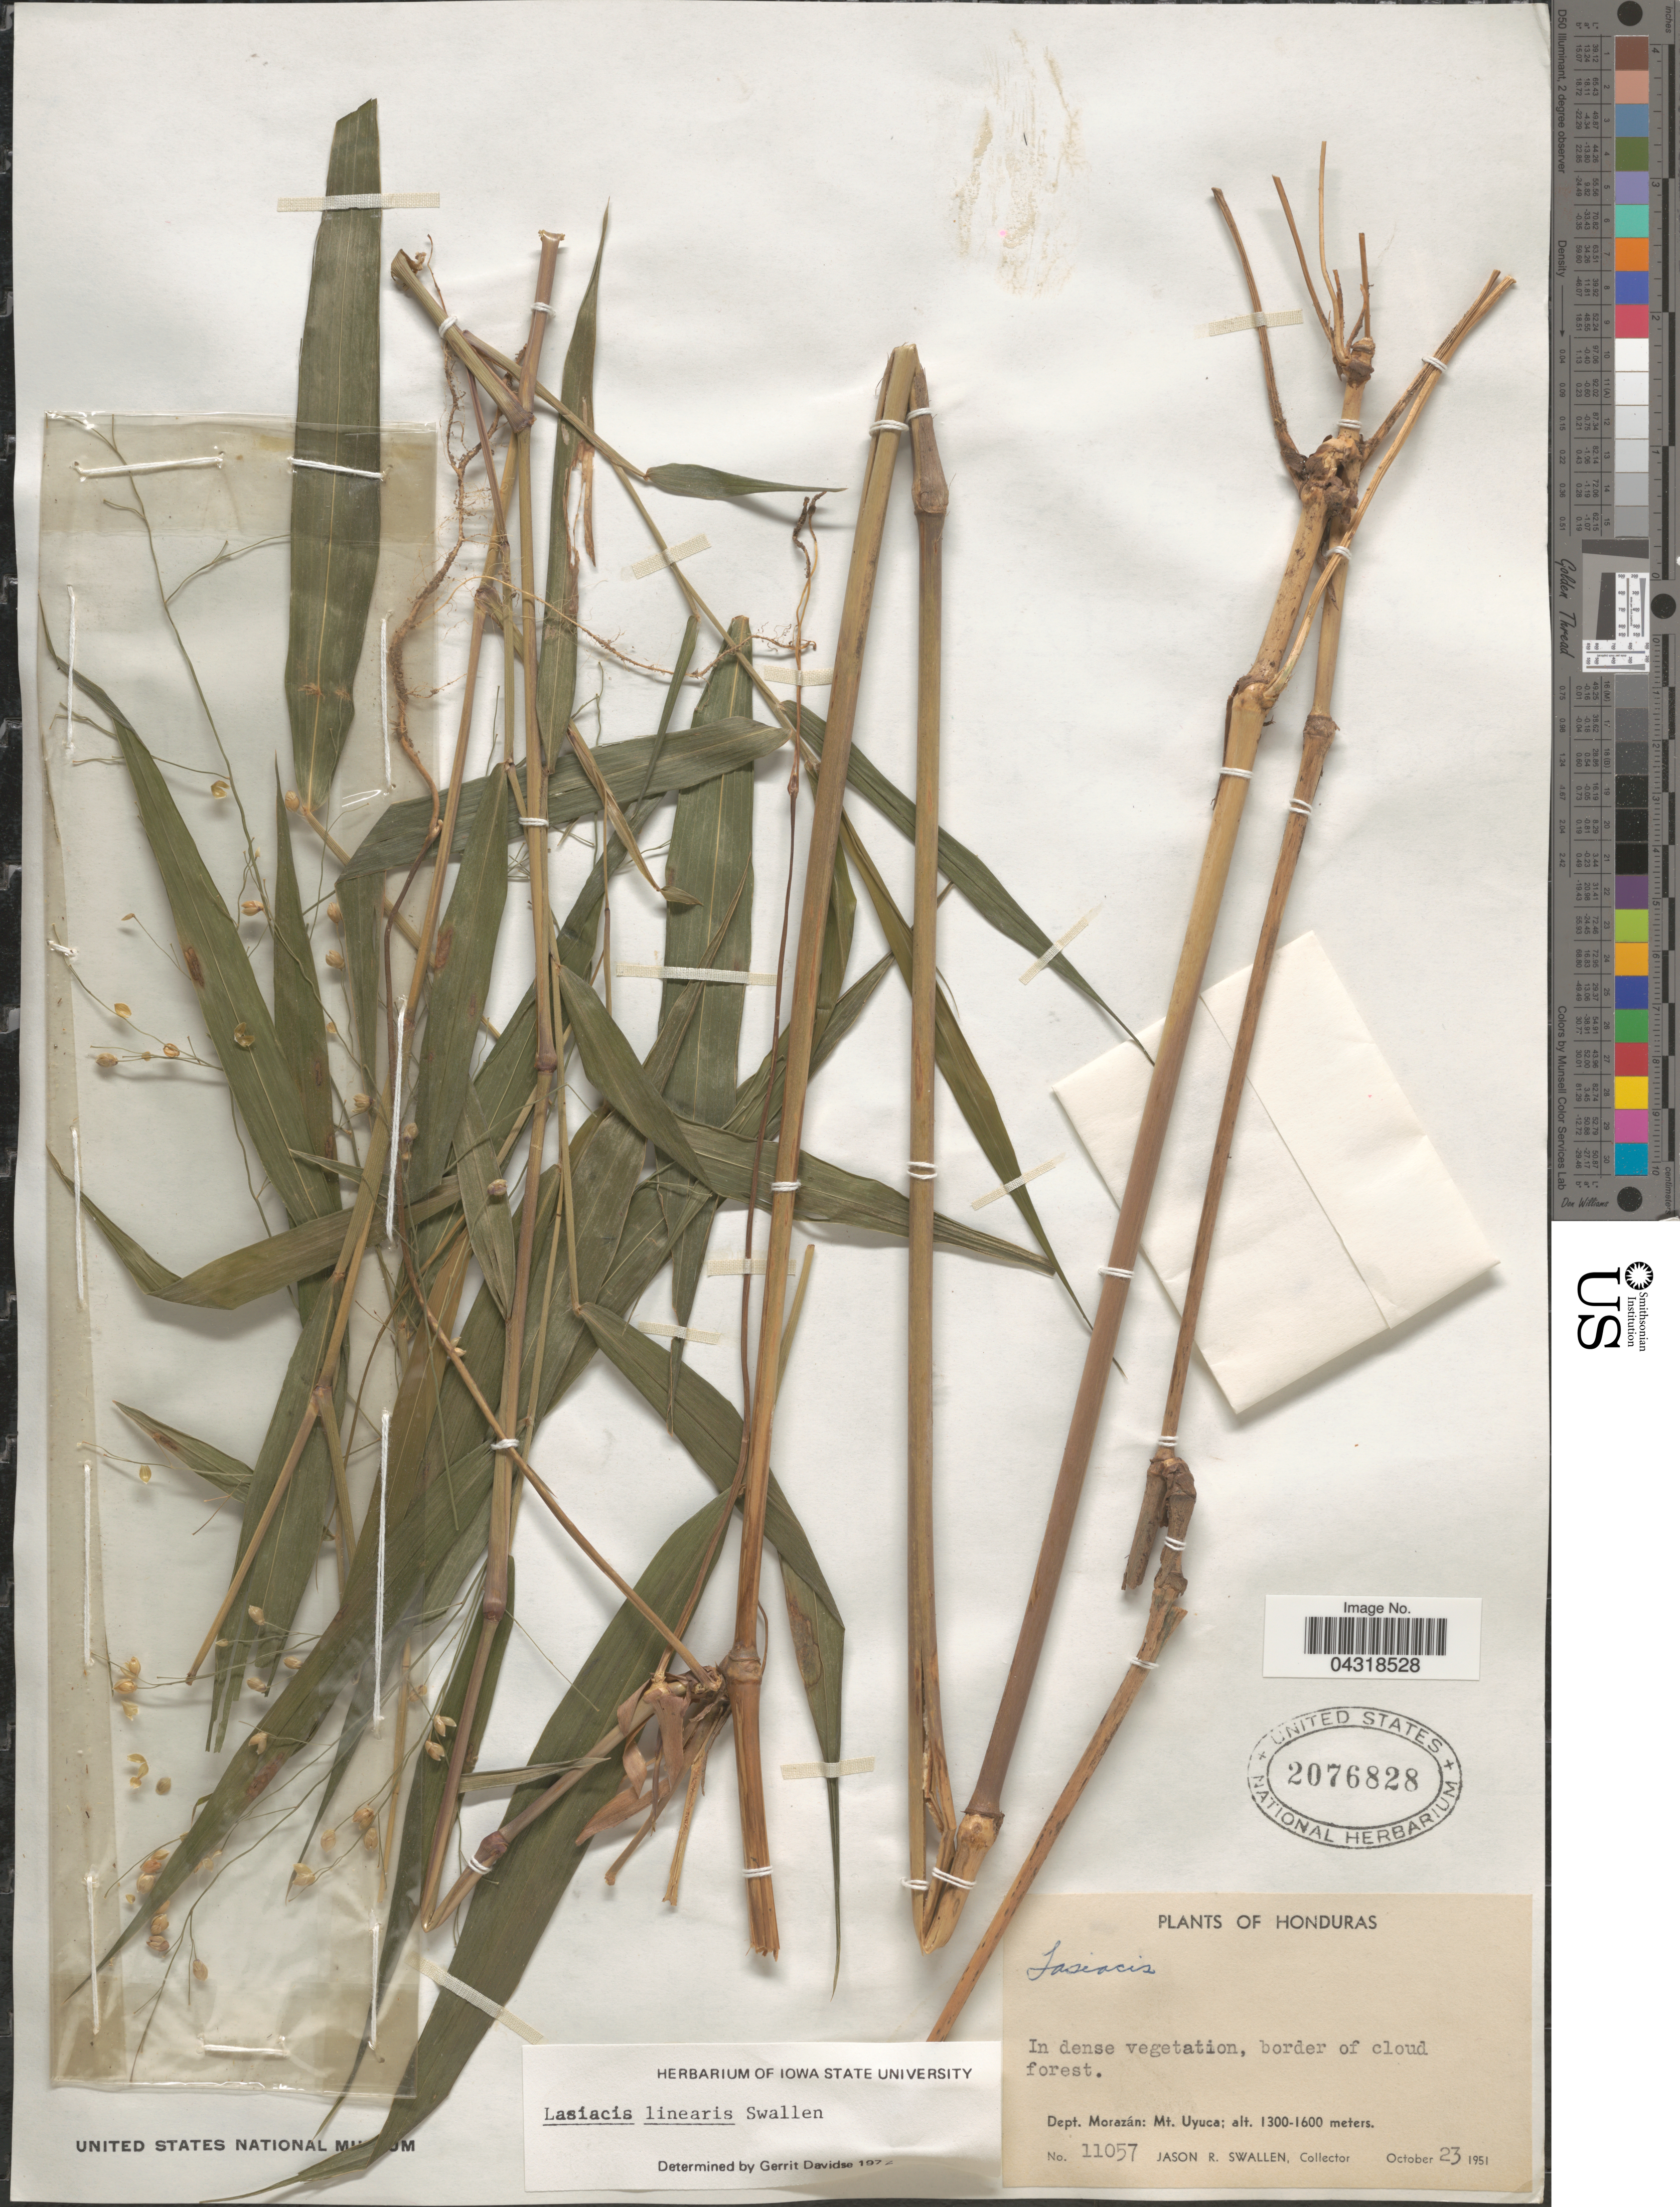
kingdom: Plantae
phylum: Tracheophyta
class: Liliopsida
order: Poales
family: Poaceae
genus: Lasiacis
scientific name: Lasiacis linearis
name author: Swallen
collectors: J. R. Swallen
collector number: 11057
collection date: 1951-10-23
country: Honduras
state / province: Fco. Morazán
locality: Dept. Morazán: Mt. Uyuca.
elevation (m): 1300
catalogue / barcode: US 2076828